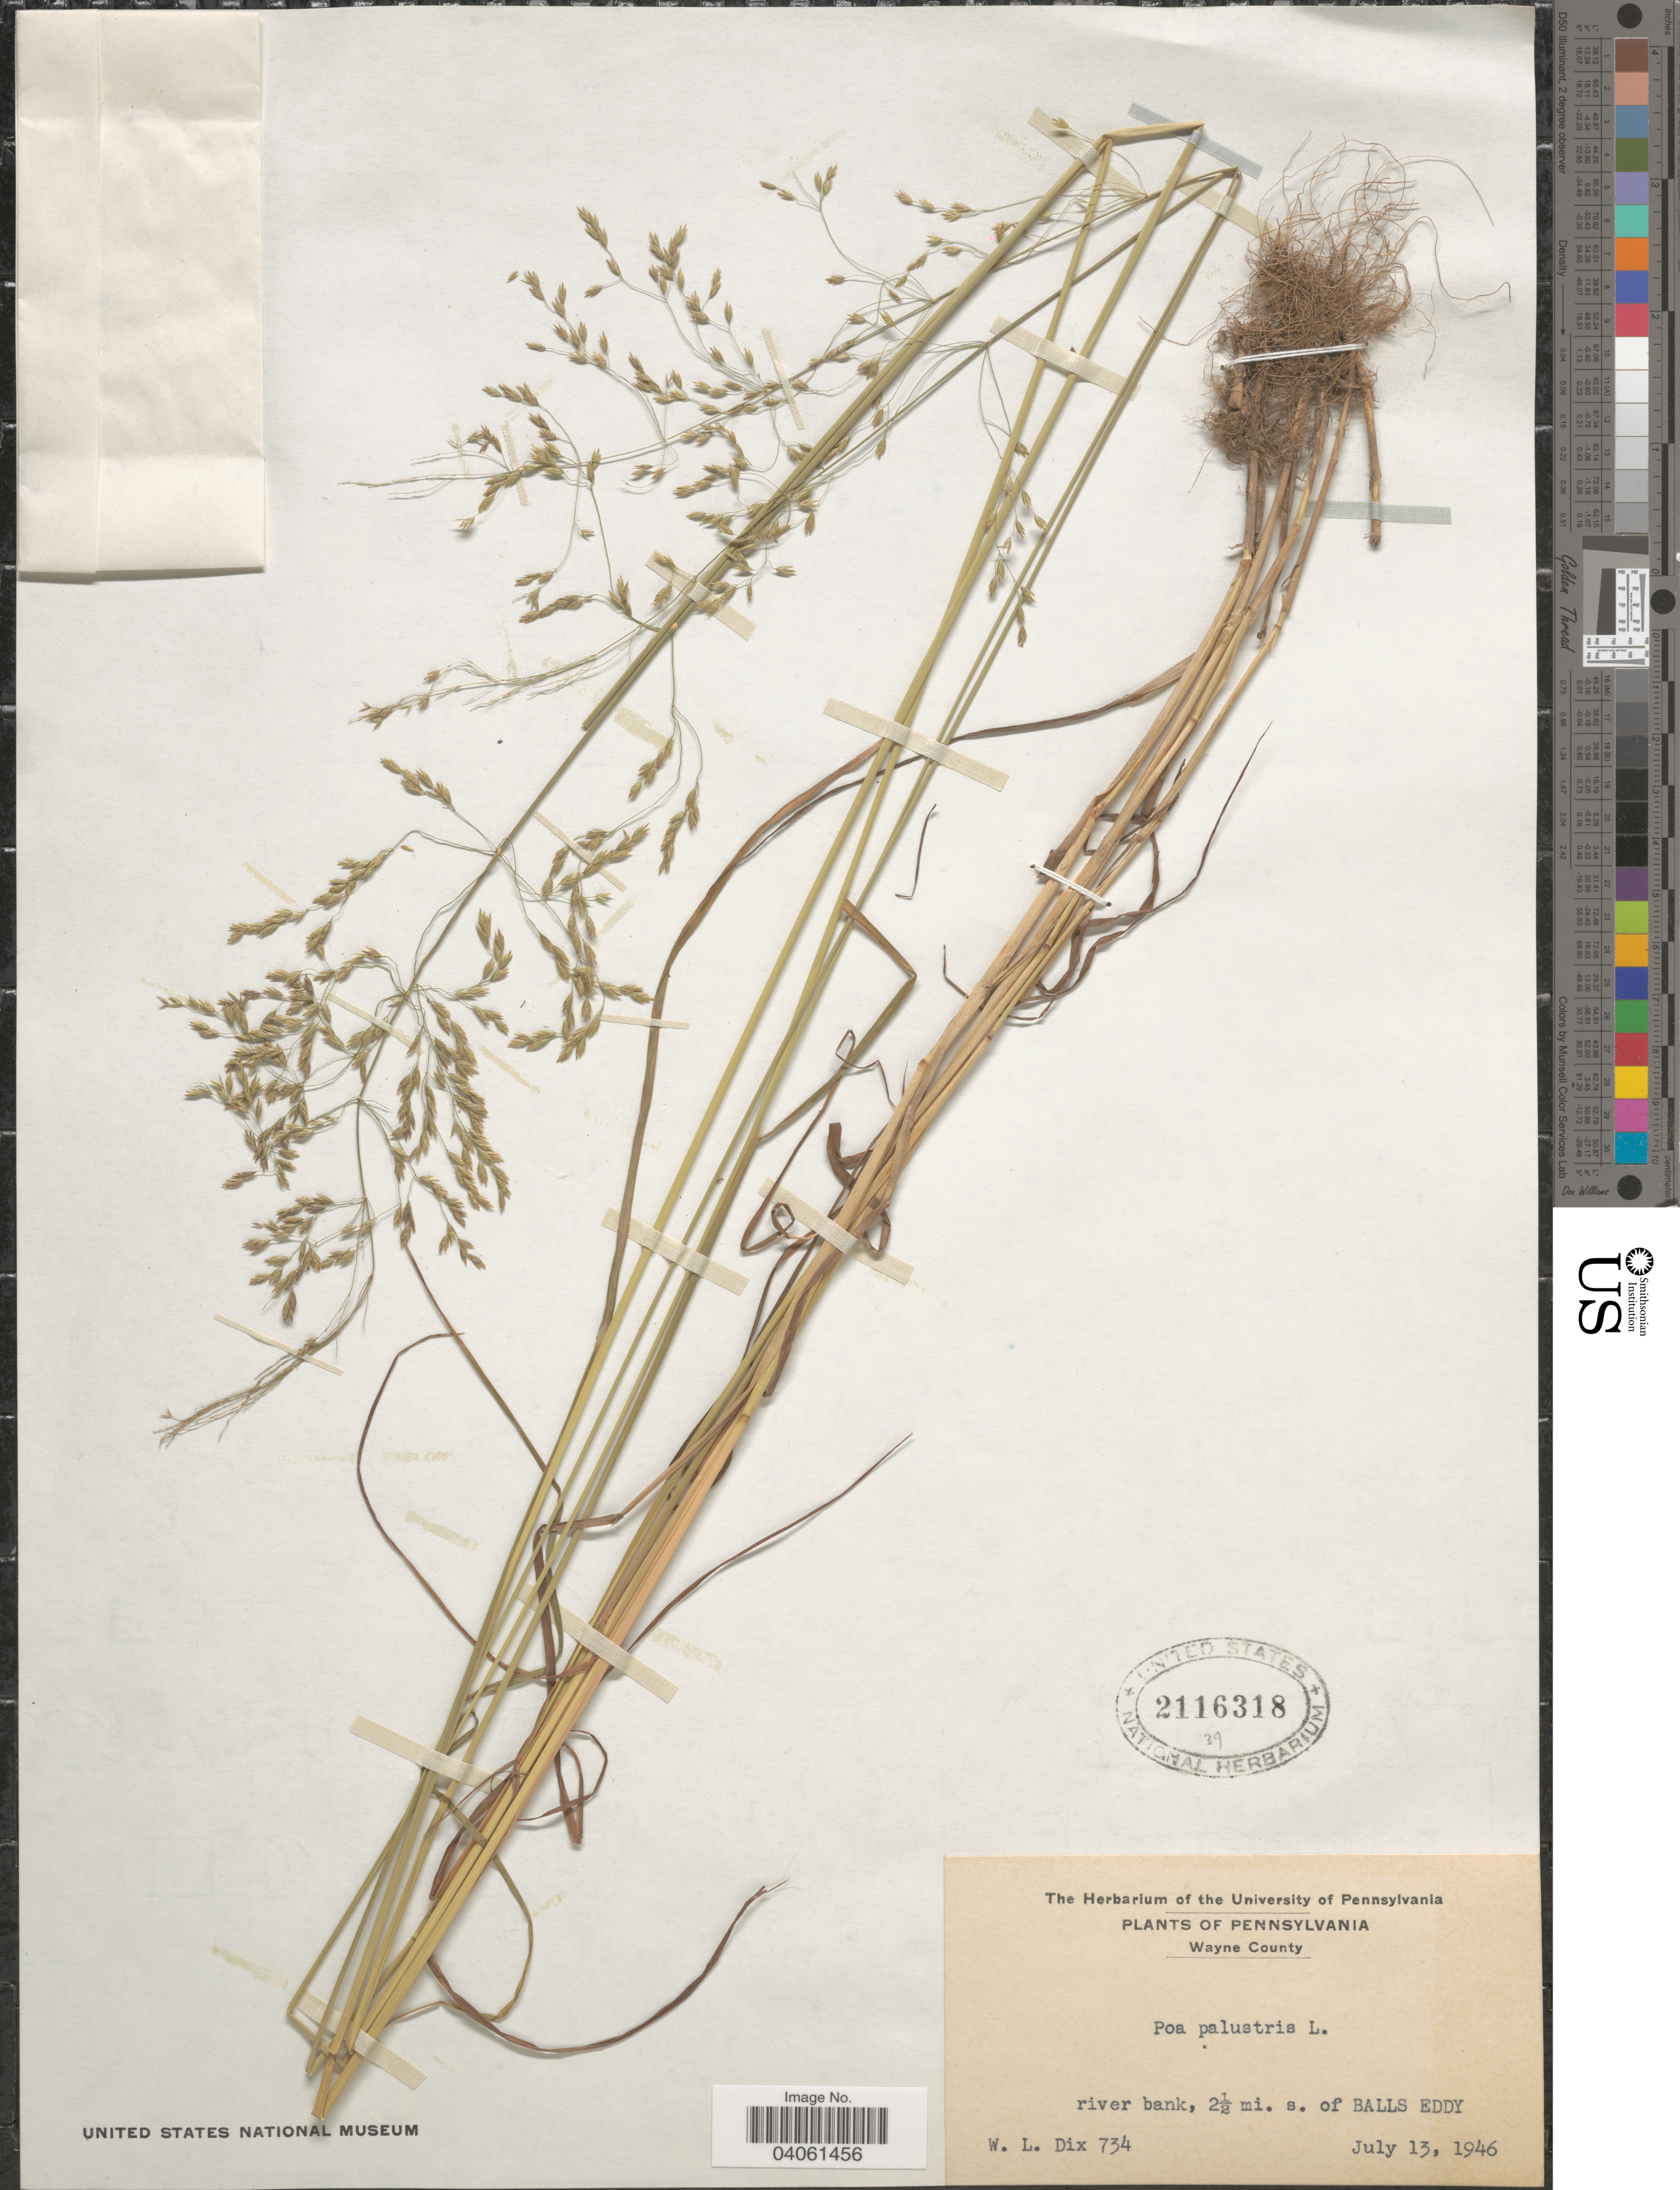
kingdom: Plantae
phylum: Tracheophyta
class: Liliopsida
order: Poales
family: Poaceae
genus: Poa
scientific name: Poa palustris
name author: L.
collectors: W. Dix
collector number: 734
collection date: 1946-07-13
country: United States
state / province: Pennsylvania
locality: Wayne County. River bank, 2½ mi. s. of Balls Eddy.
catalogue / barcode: US 2116318